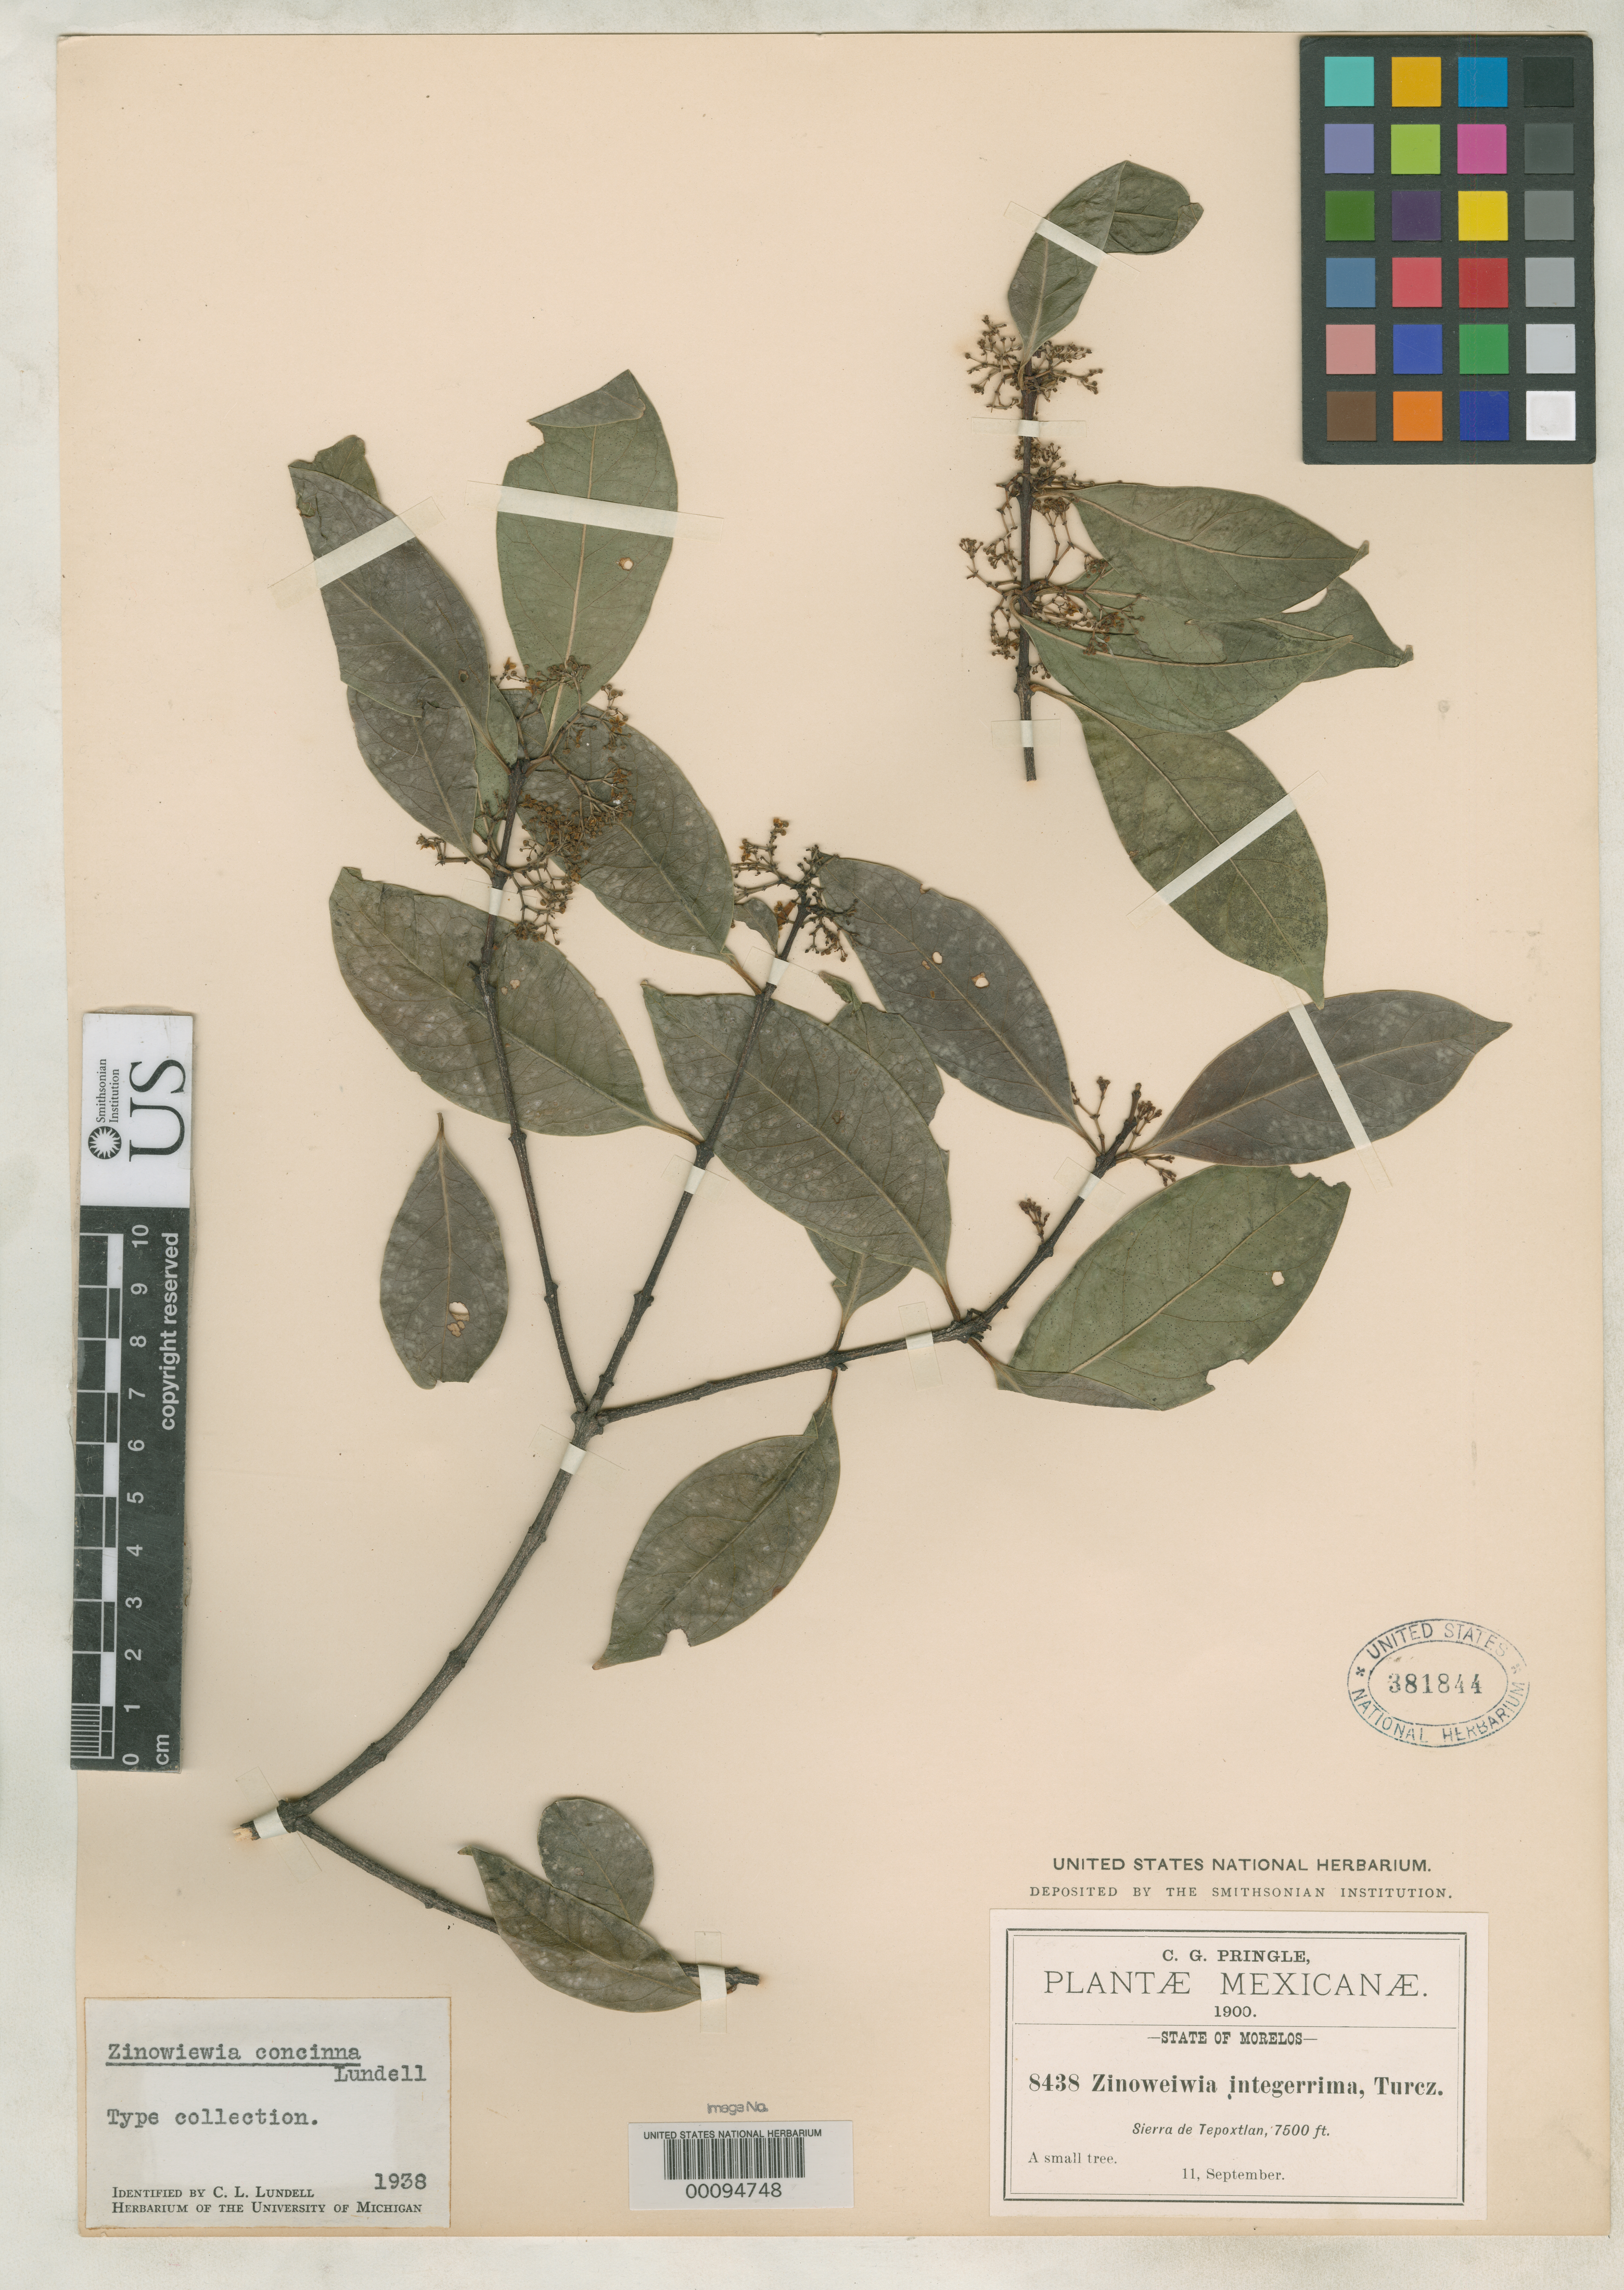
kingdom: Plantae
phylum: Tracheophyta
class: Magnoliopsida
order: Celastrales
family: Celastraceae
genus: Zinowiewia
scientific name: Zinowiewia concinna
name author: Lundell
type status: Isotype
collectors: C. G. Pringle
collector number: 8438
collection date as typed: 11 Sep 1900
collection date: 1900-09-11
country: Mexico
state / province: Morelos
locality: Sierra de Tepoxtlan.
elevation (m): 2286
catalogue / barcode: US 381844